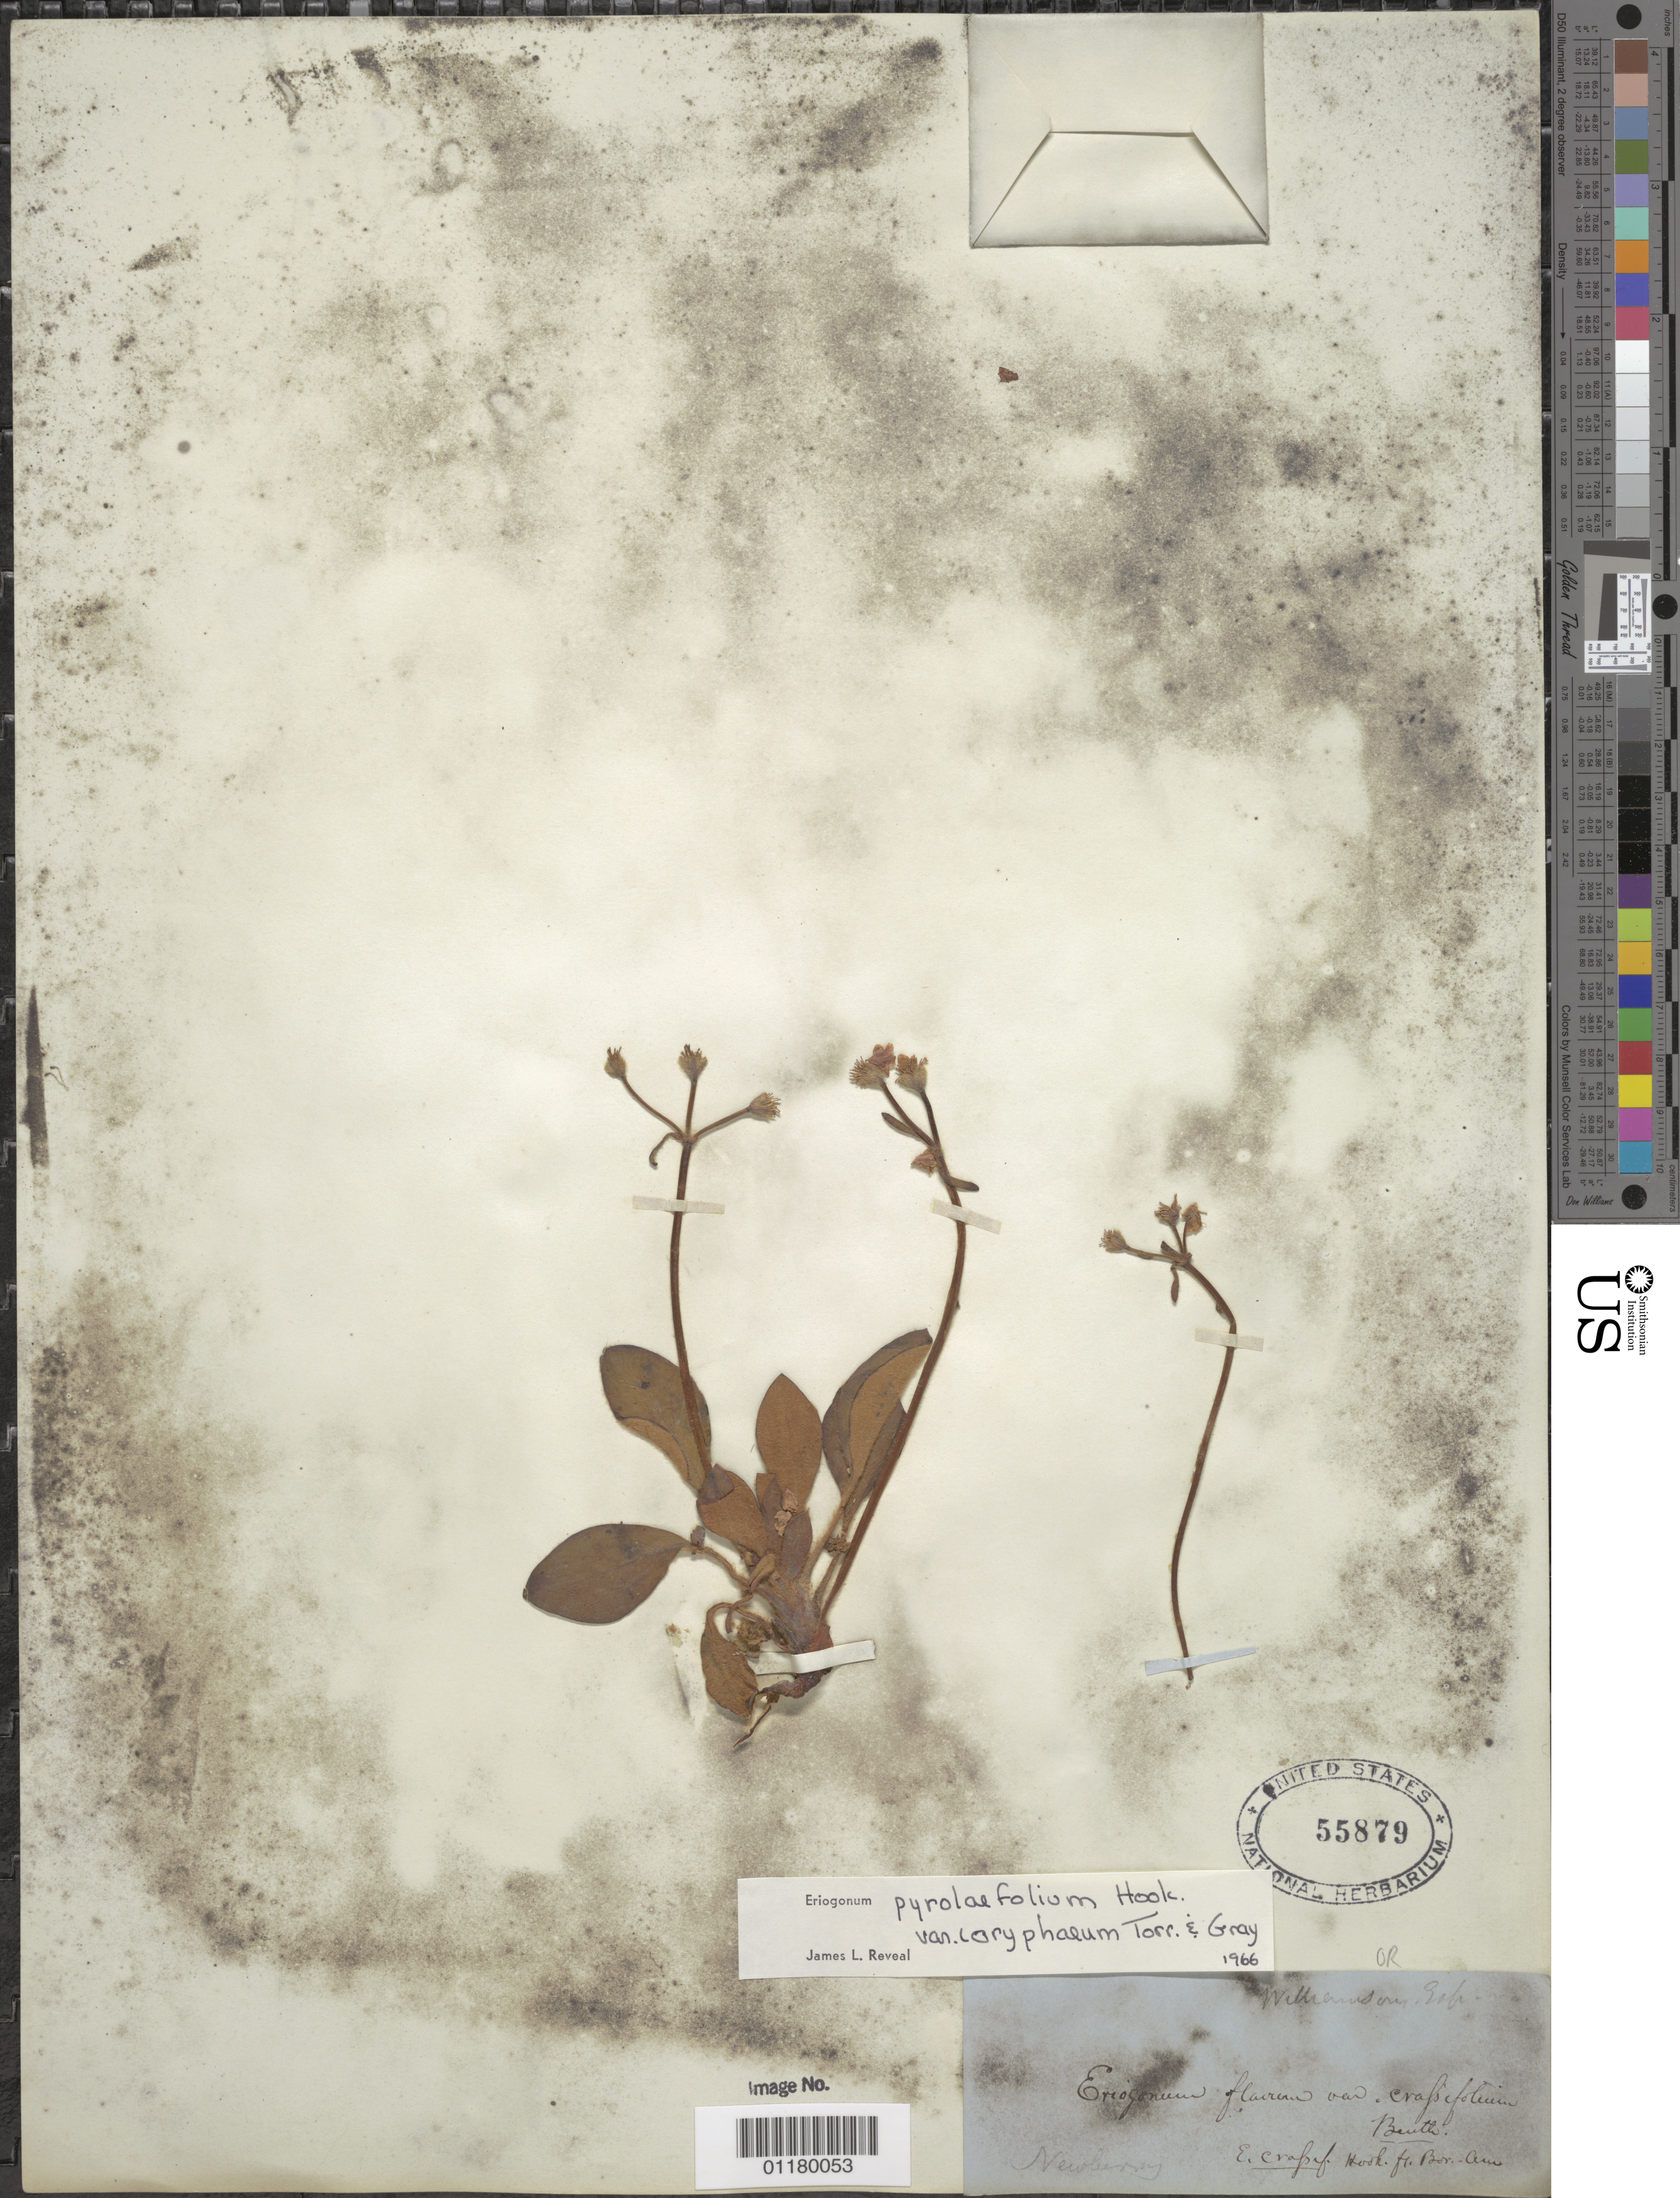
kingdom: Plantae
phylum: Tracheophyta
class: Magnoliopsida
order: Caryophyllales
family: Polygonaceae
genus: Eriogonum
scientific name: Eriogonum pyrolifolium var. coryphaeum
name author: Torr. & A. Gray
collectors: J. S. Newberry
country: United States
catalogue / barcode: US 55879